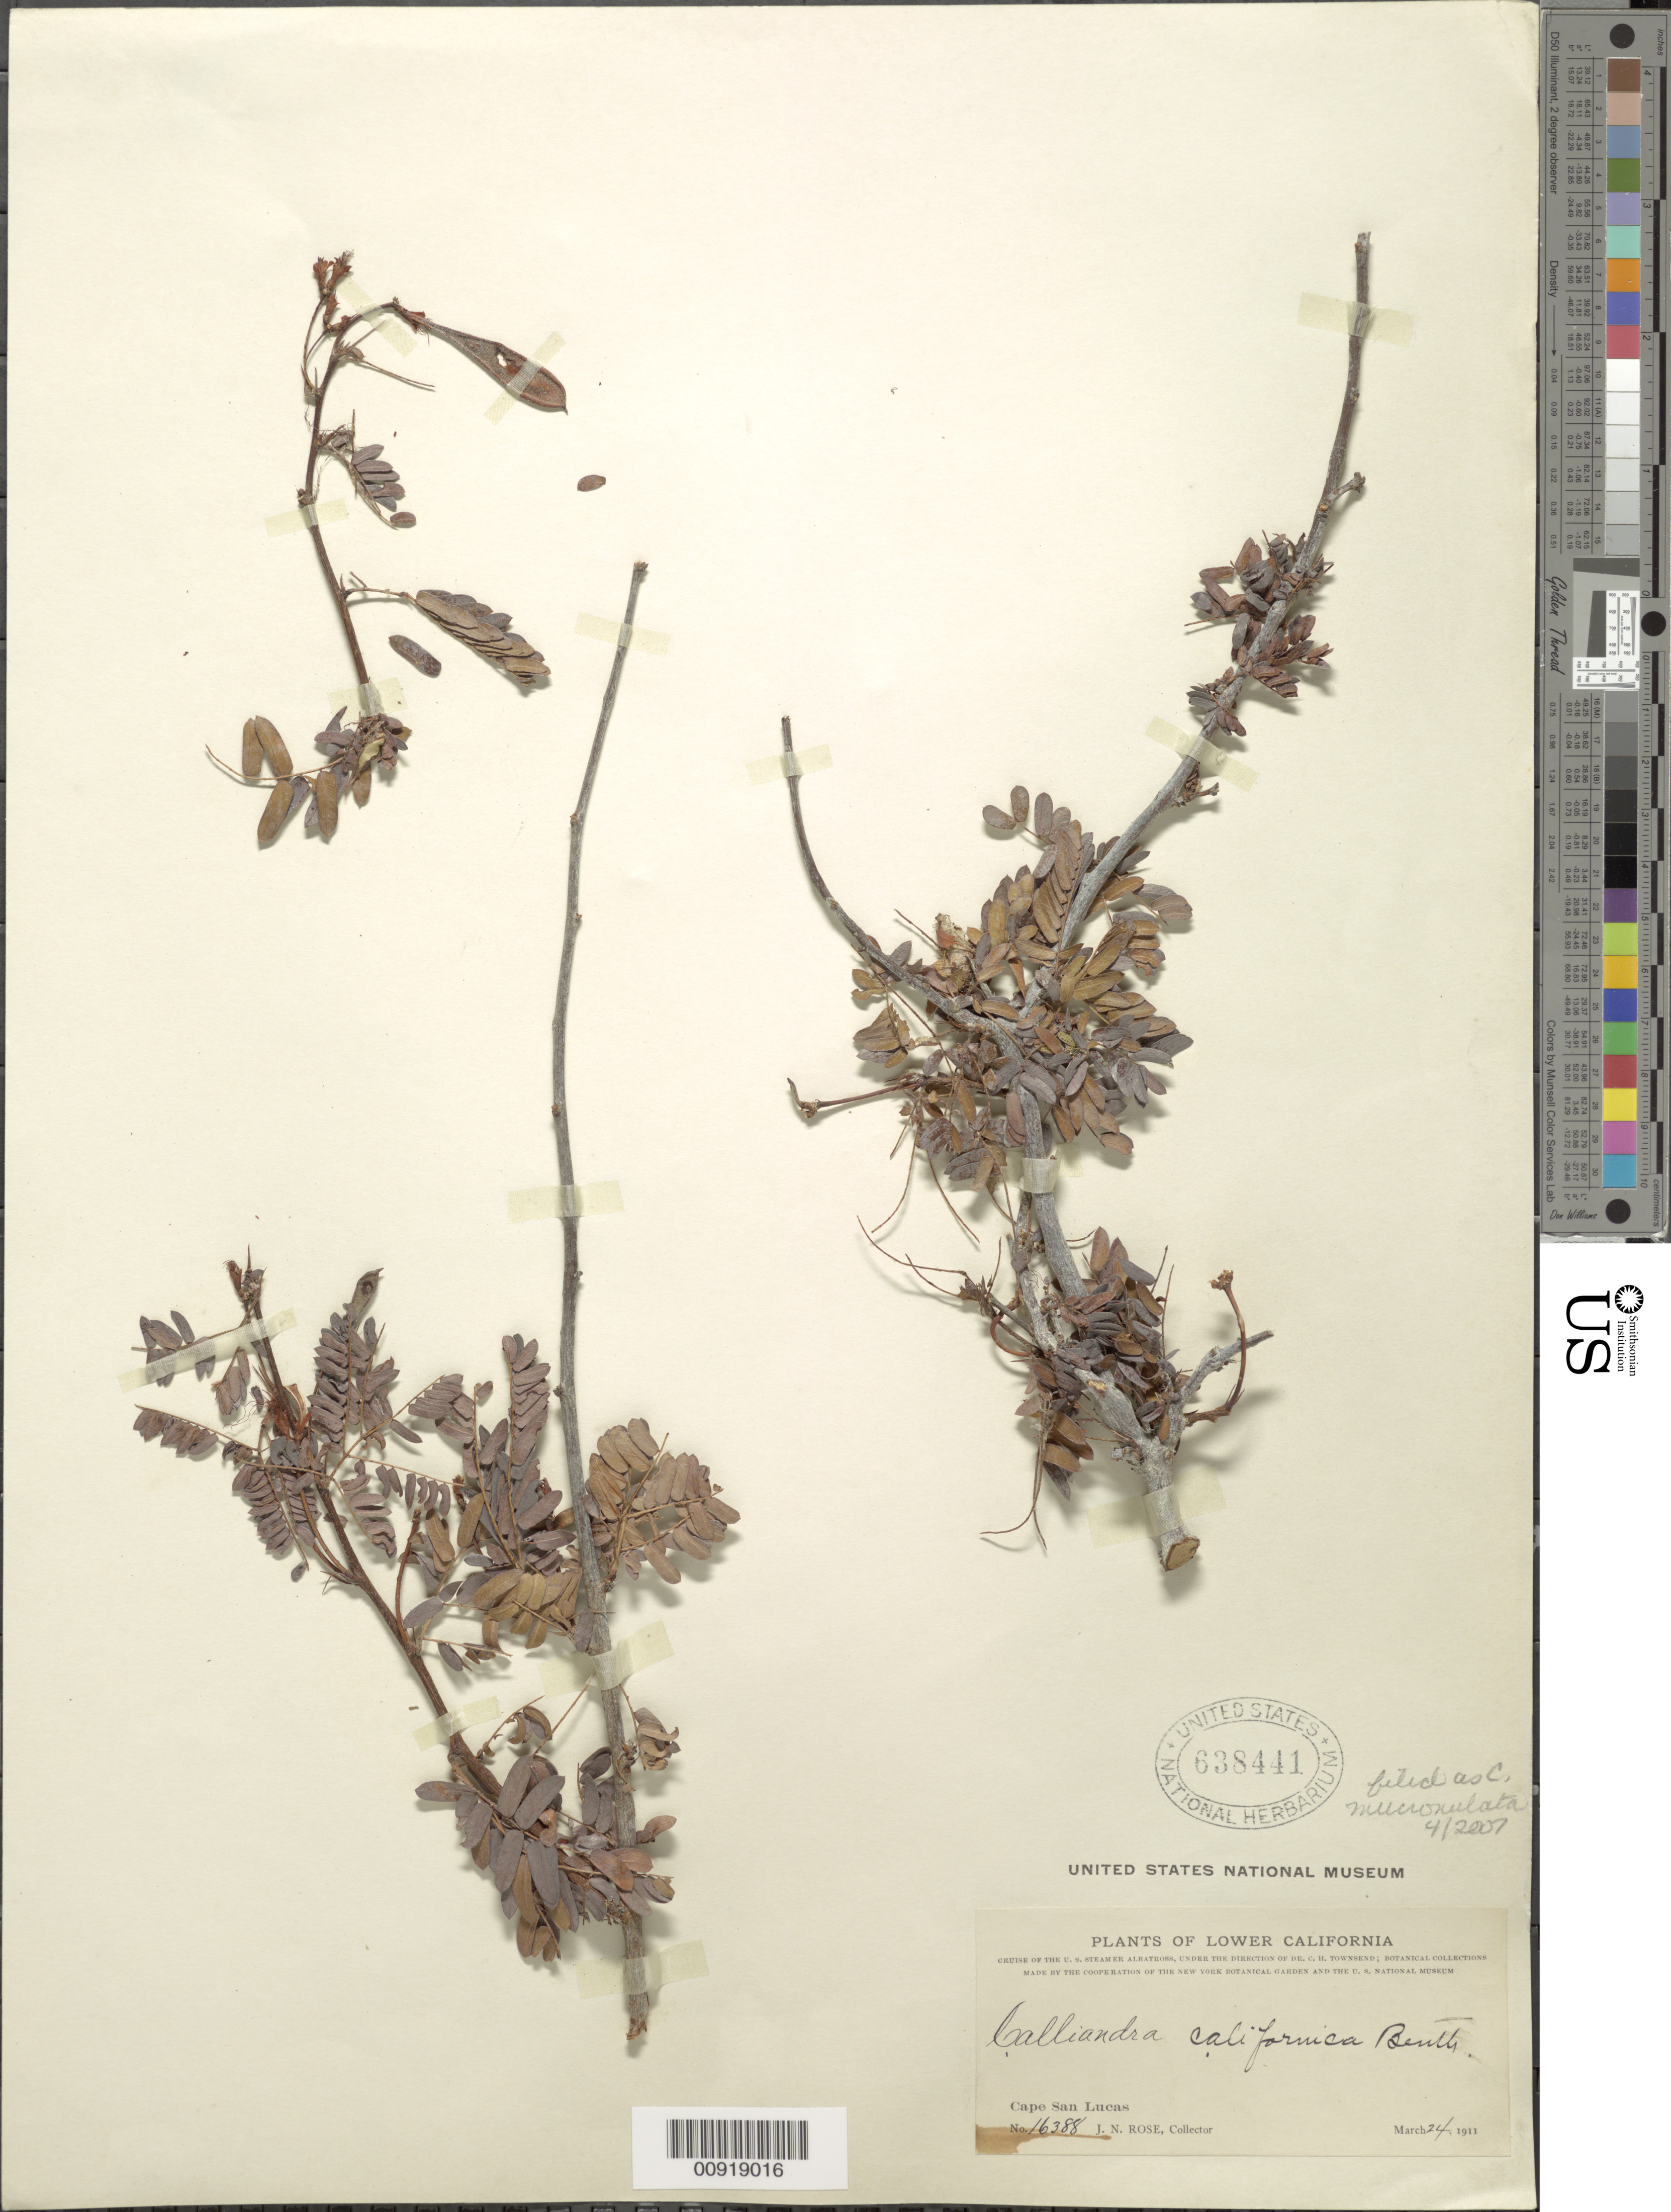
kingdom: Plantae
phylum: Tracheophyta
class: Magnoliopsida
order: Fabales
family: Fabaceae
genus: Calliandra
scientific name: Calliandra mucronulata, ined.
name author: Britton & Rose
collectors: J. N. Rose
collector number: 16388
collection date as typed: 24 Mar 1911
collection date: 1911-03-24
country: Mexico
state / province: Baja California Sur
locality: Cape San Lucas, Lower California.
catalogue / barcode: US 638441